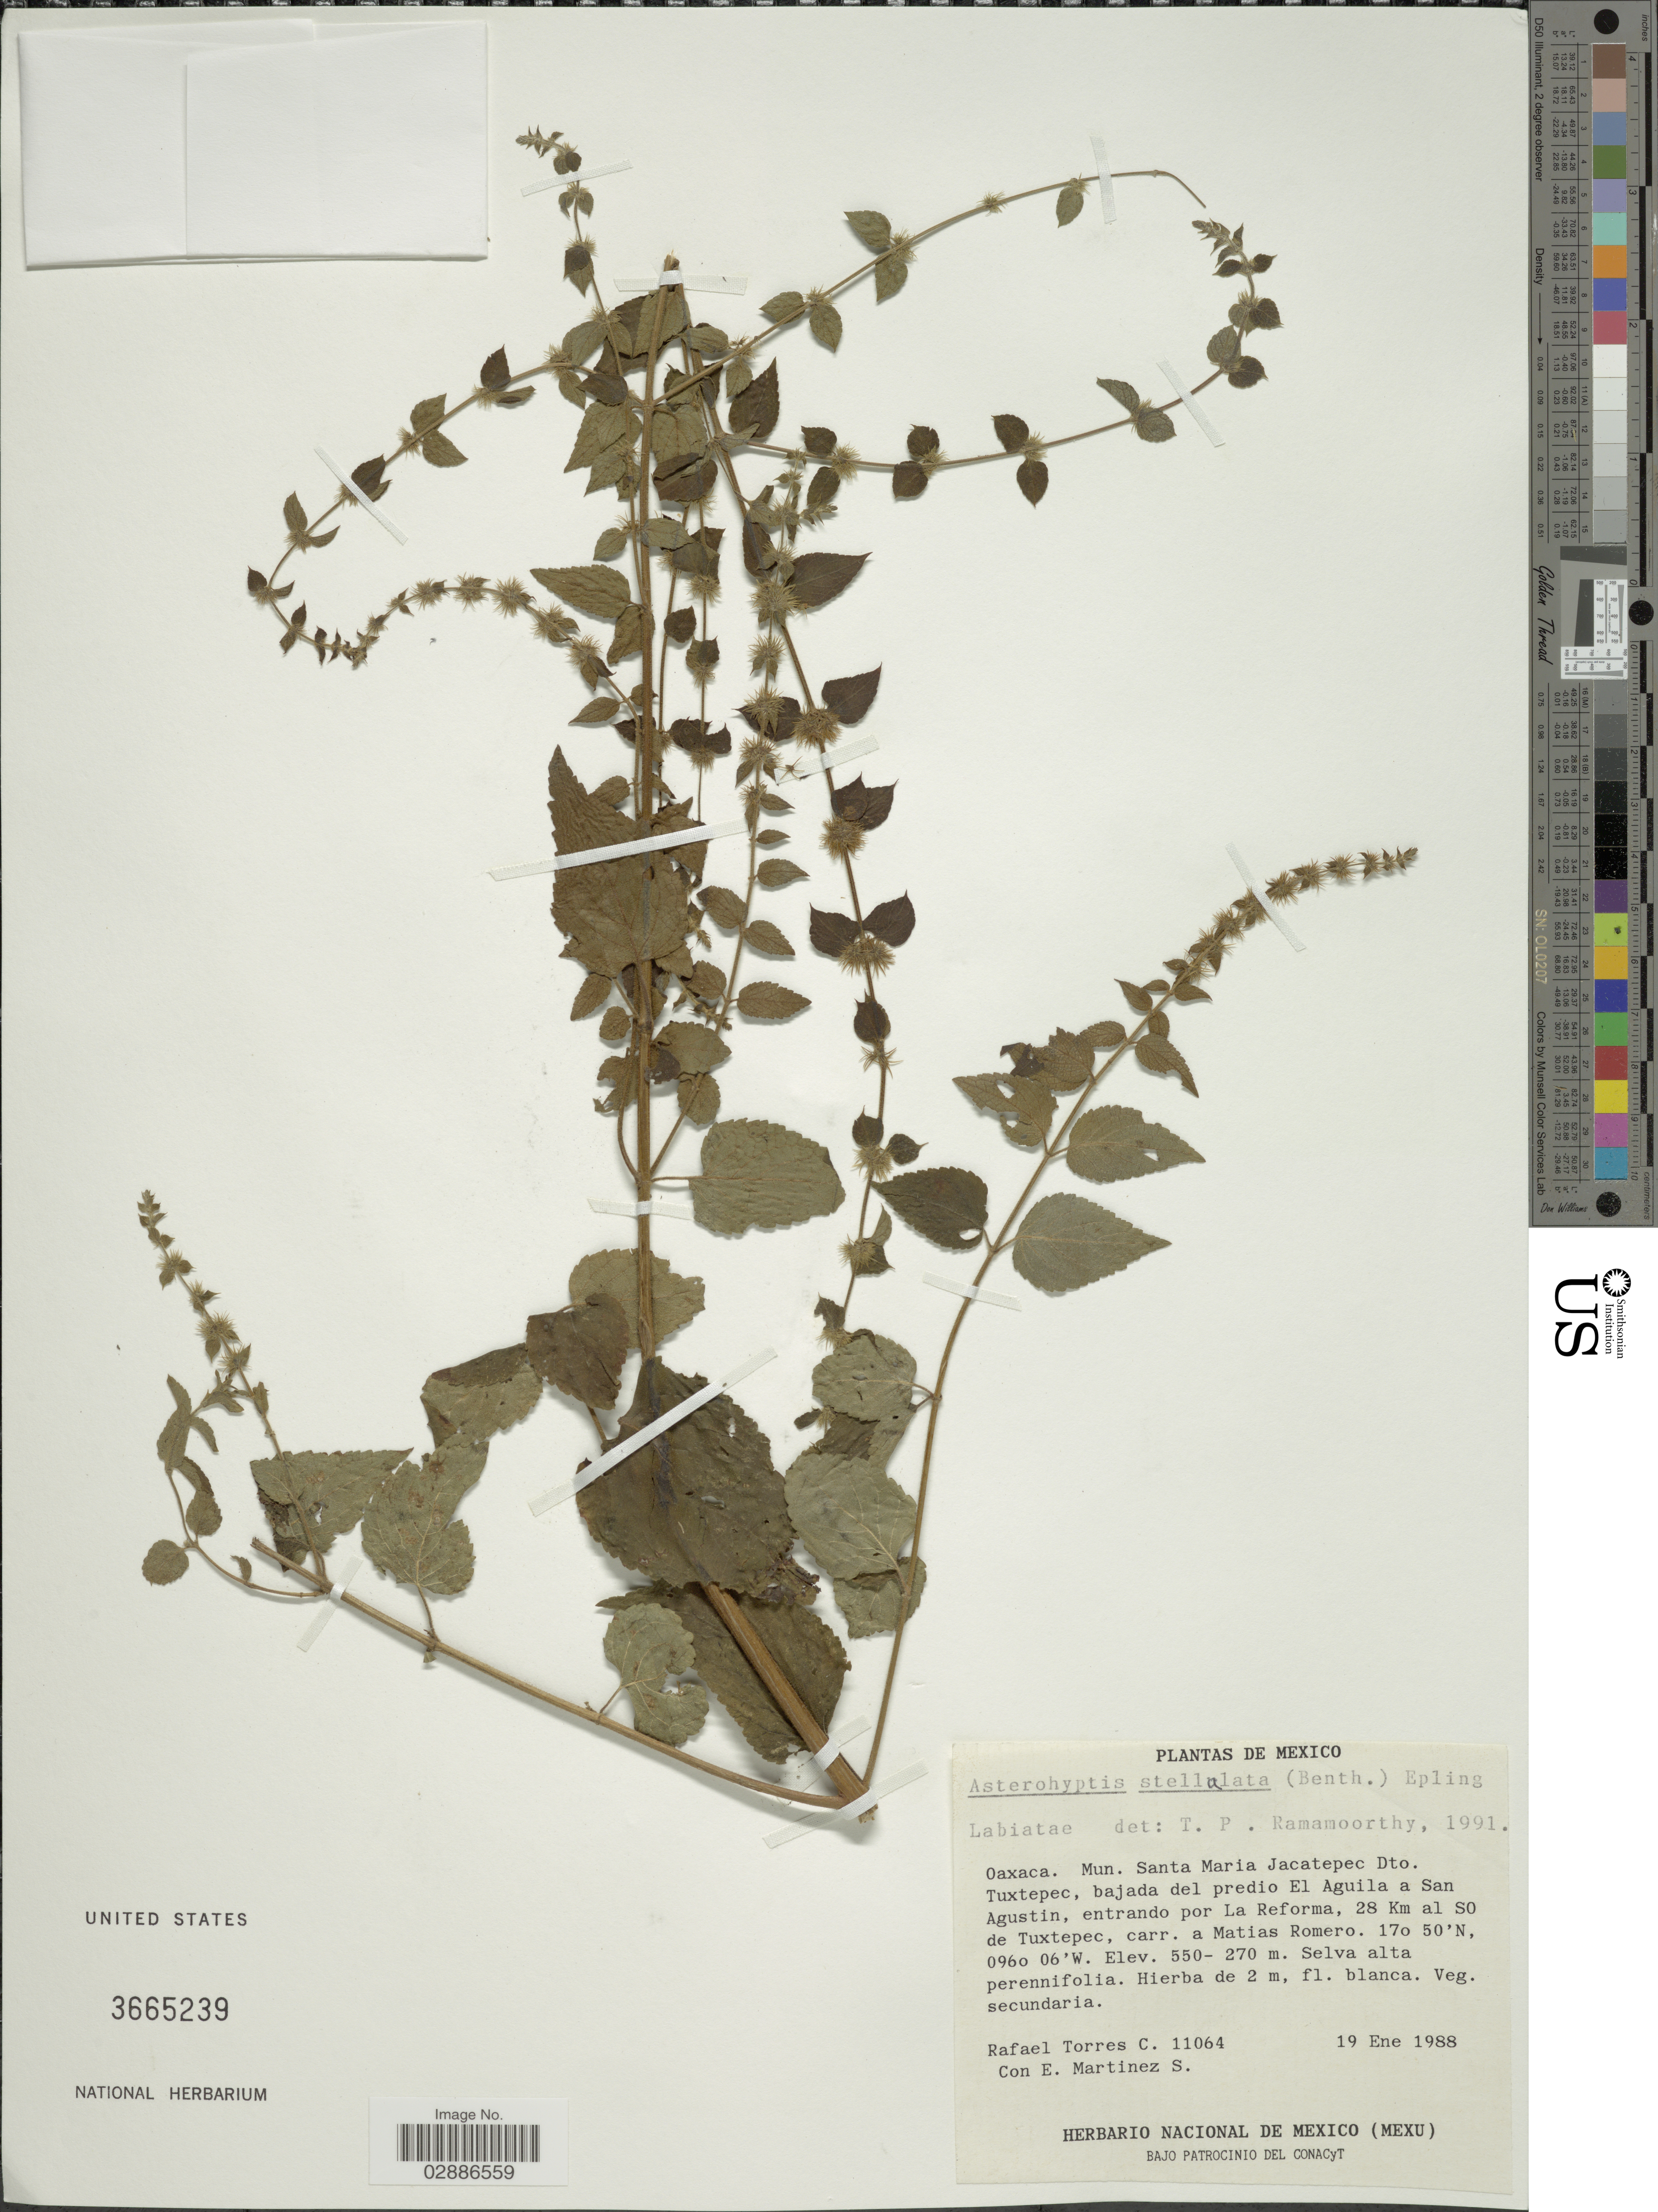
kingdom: Plantae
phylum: Tracheophyta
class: Magnoliopsida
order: Lamiales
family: Lamiaceae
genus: Asterohyptis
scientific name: Asterohyptis stellulata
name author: (Benth.) Epling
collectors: R. Torres C. & E. M. Martínez S.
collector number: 11064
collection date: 1988-01-19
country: Mexico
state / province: Oaxaca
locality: Mun. Santa Maria Jacatepec Dto., Tuxtepec, bajada del predio El Aguila a San Agustin, entrando pro la Reforma, 28 Km al SO de Tuxtepec, carr. a Matias Romero.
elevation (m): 270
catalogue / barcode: US 3665239